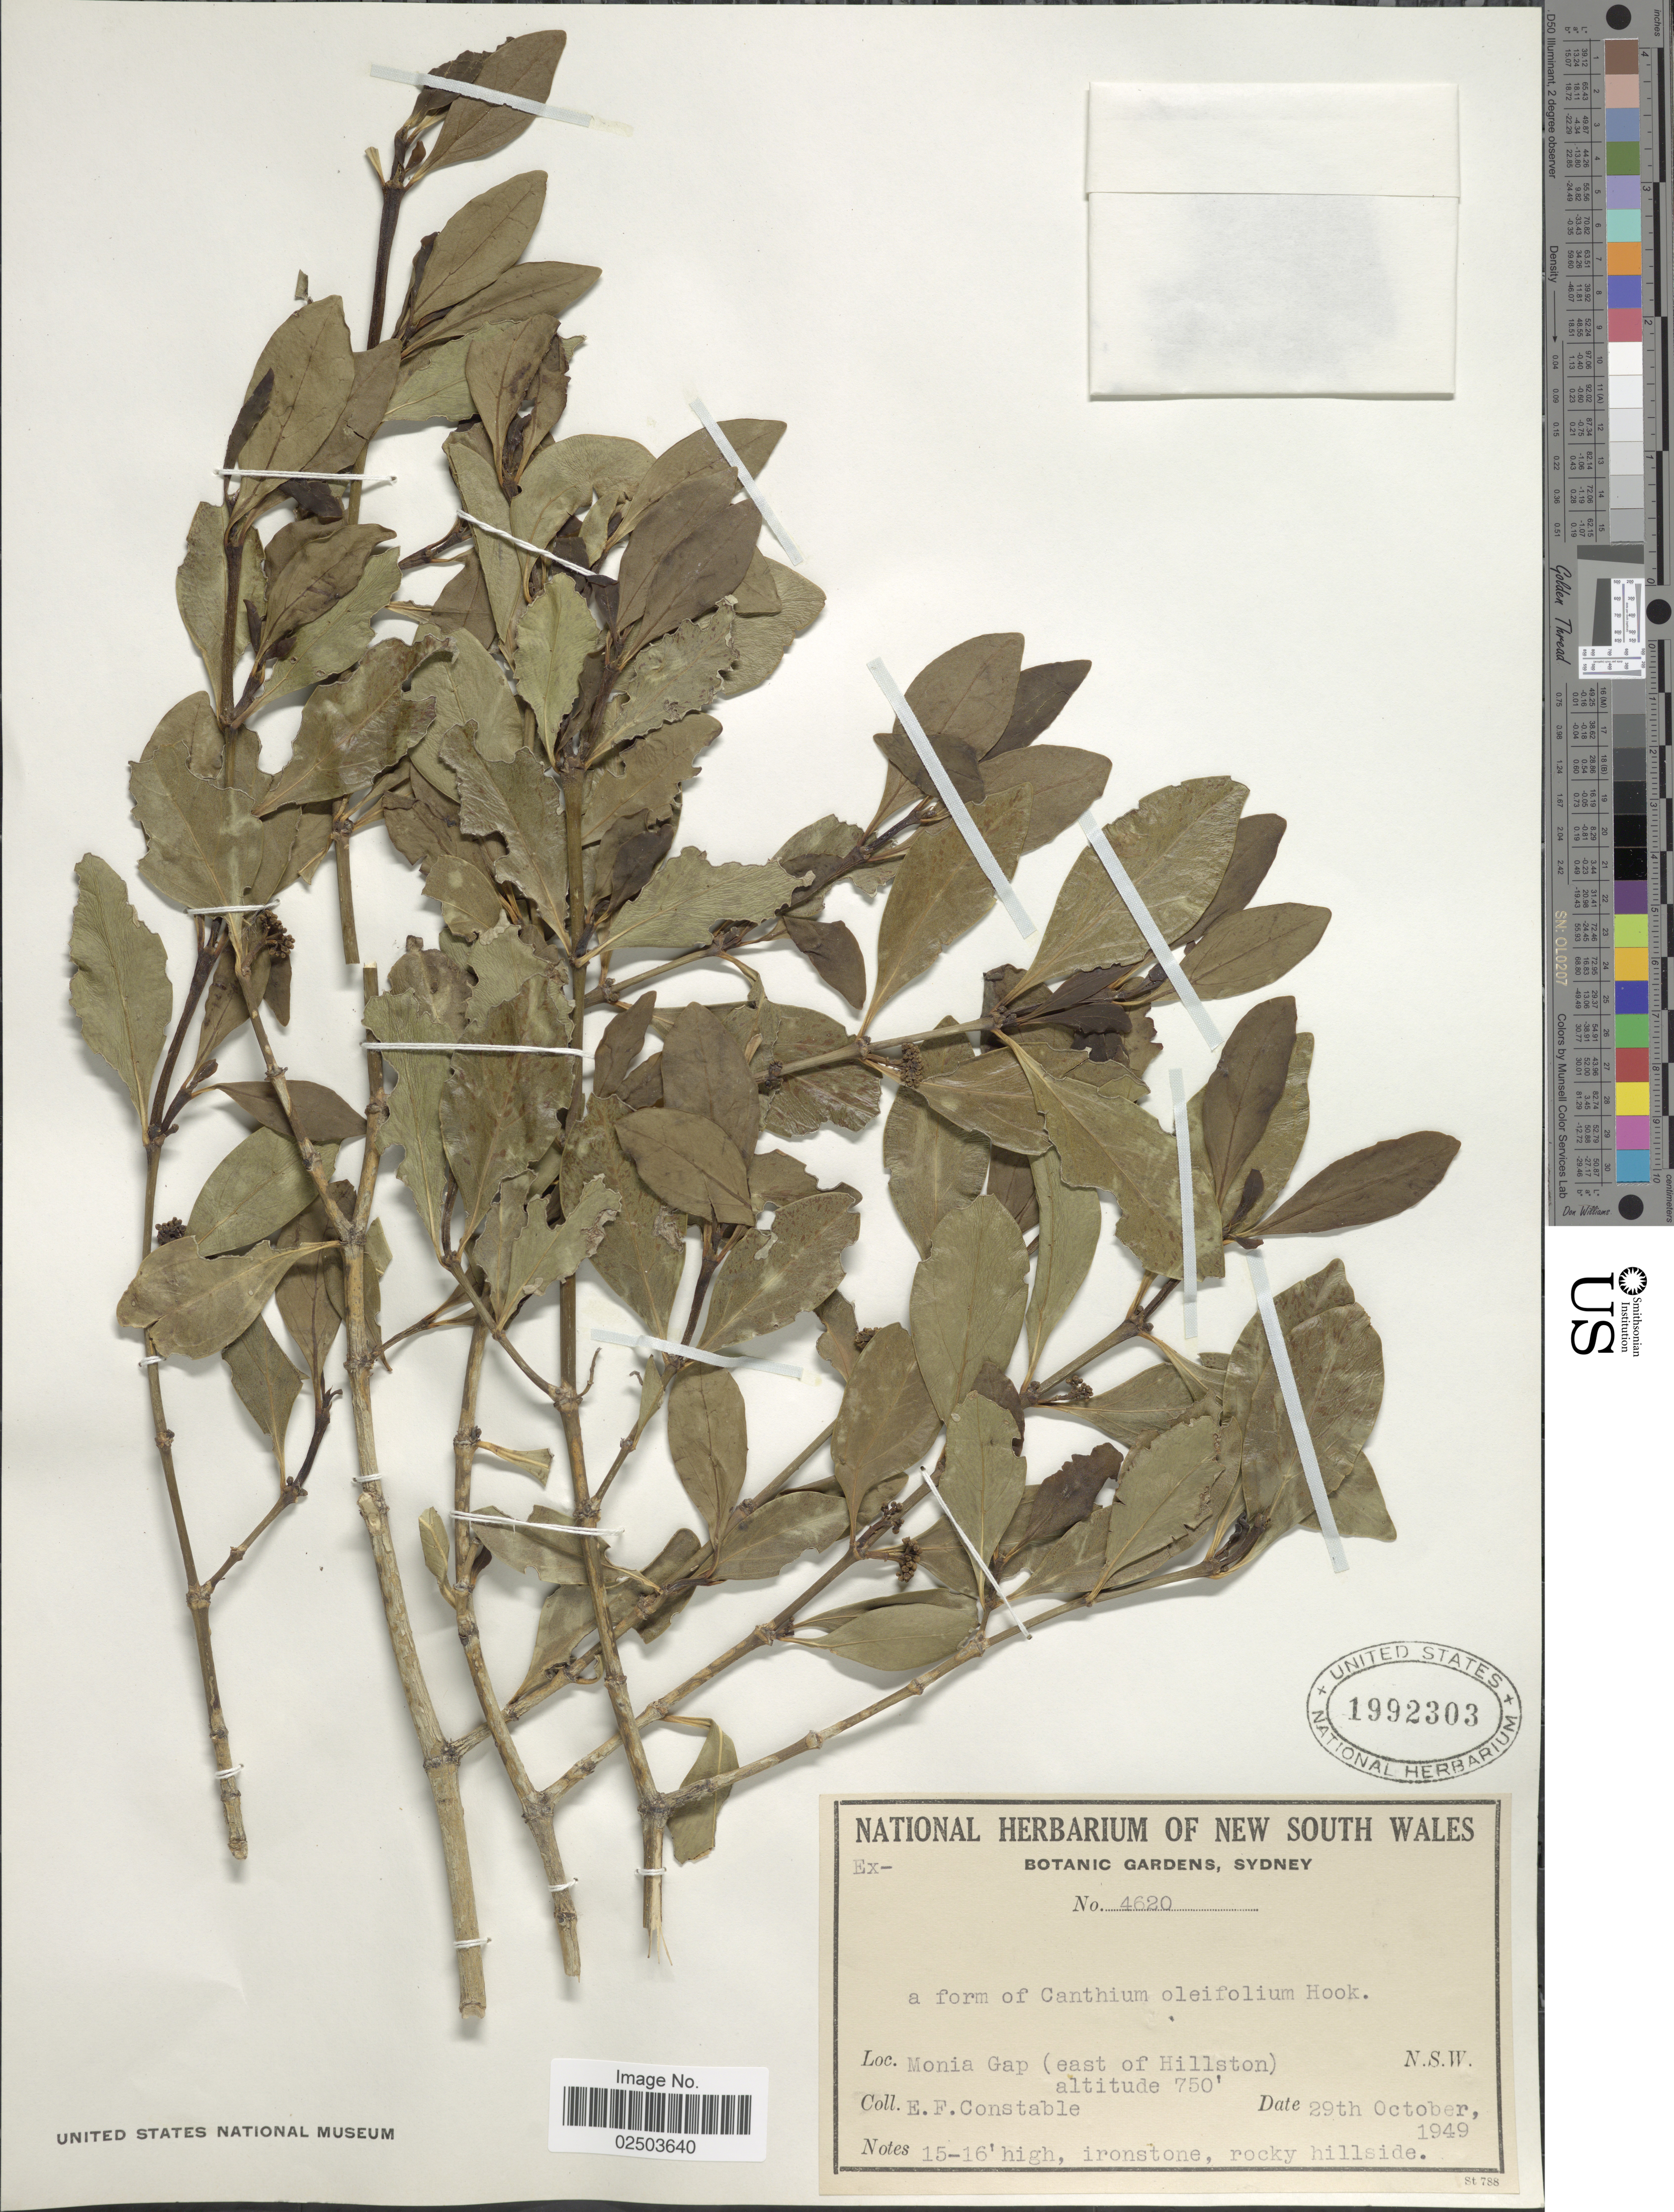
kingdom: Plantae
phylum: Tracheophyta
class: Magnoliopsida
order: Gentianales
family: Rubiaceae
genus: Psydrax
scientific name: Psydrax oleifolia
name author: (Hook.) S. T. Reynolds & R.J.F. Hend.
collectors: E. F. Constable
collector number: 4620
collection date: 1949-10-29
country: Australia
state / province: New South Wales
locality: Monia Gap (east of Hillston)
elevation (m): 229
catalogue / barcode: US 1992303